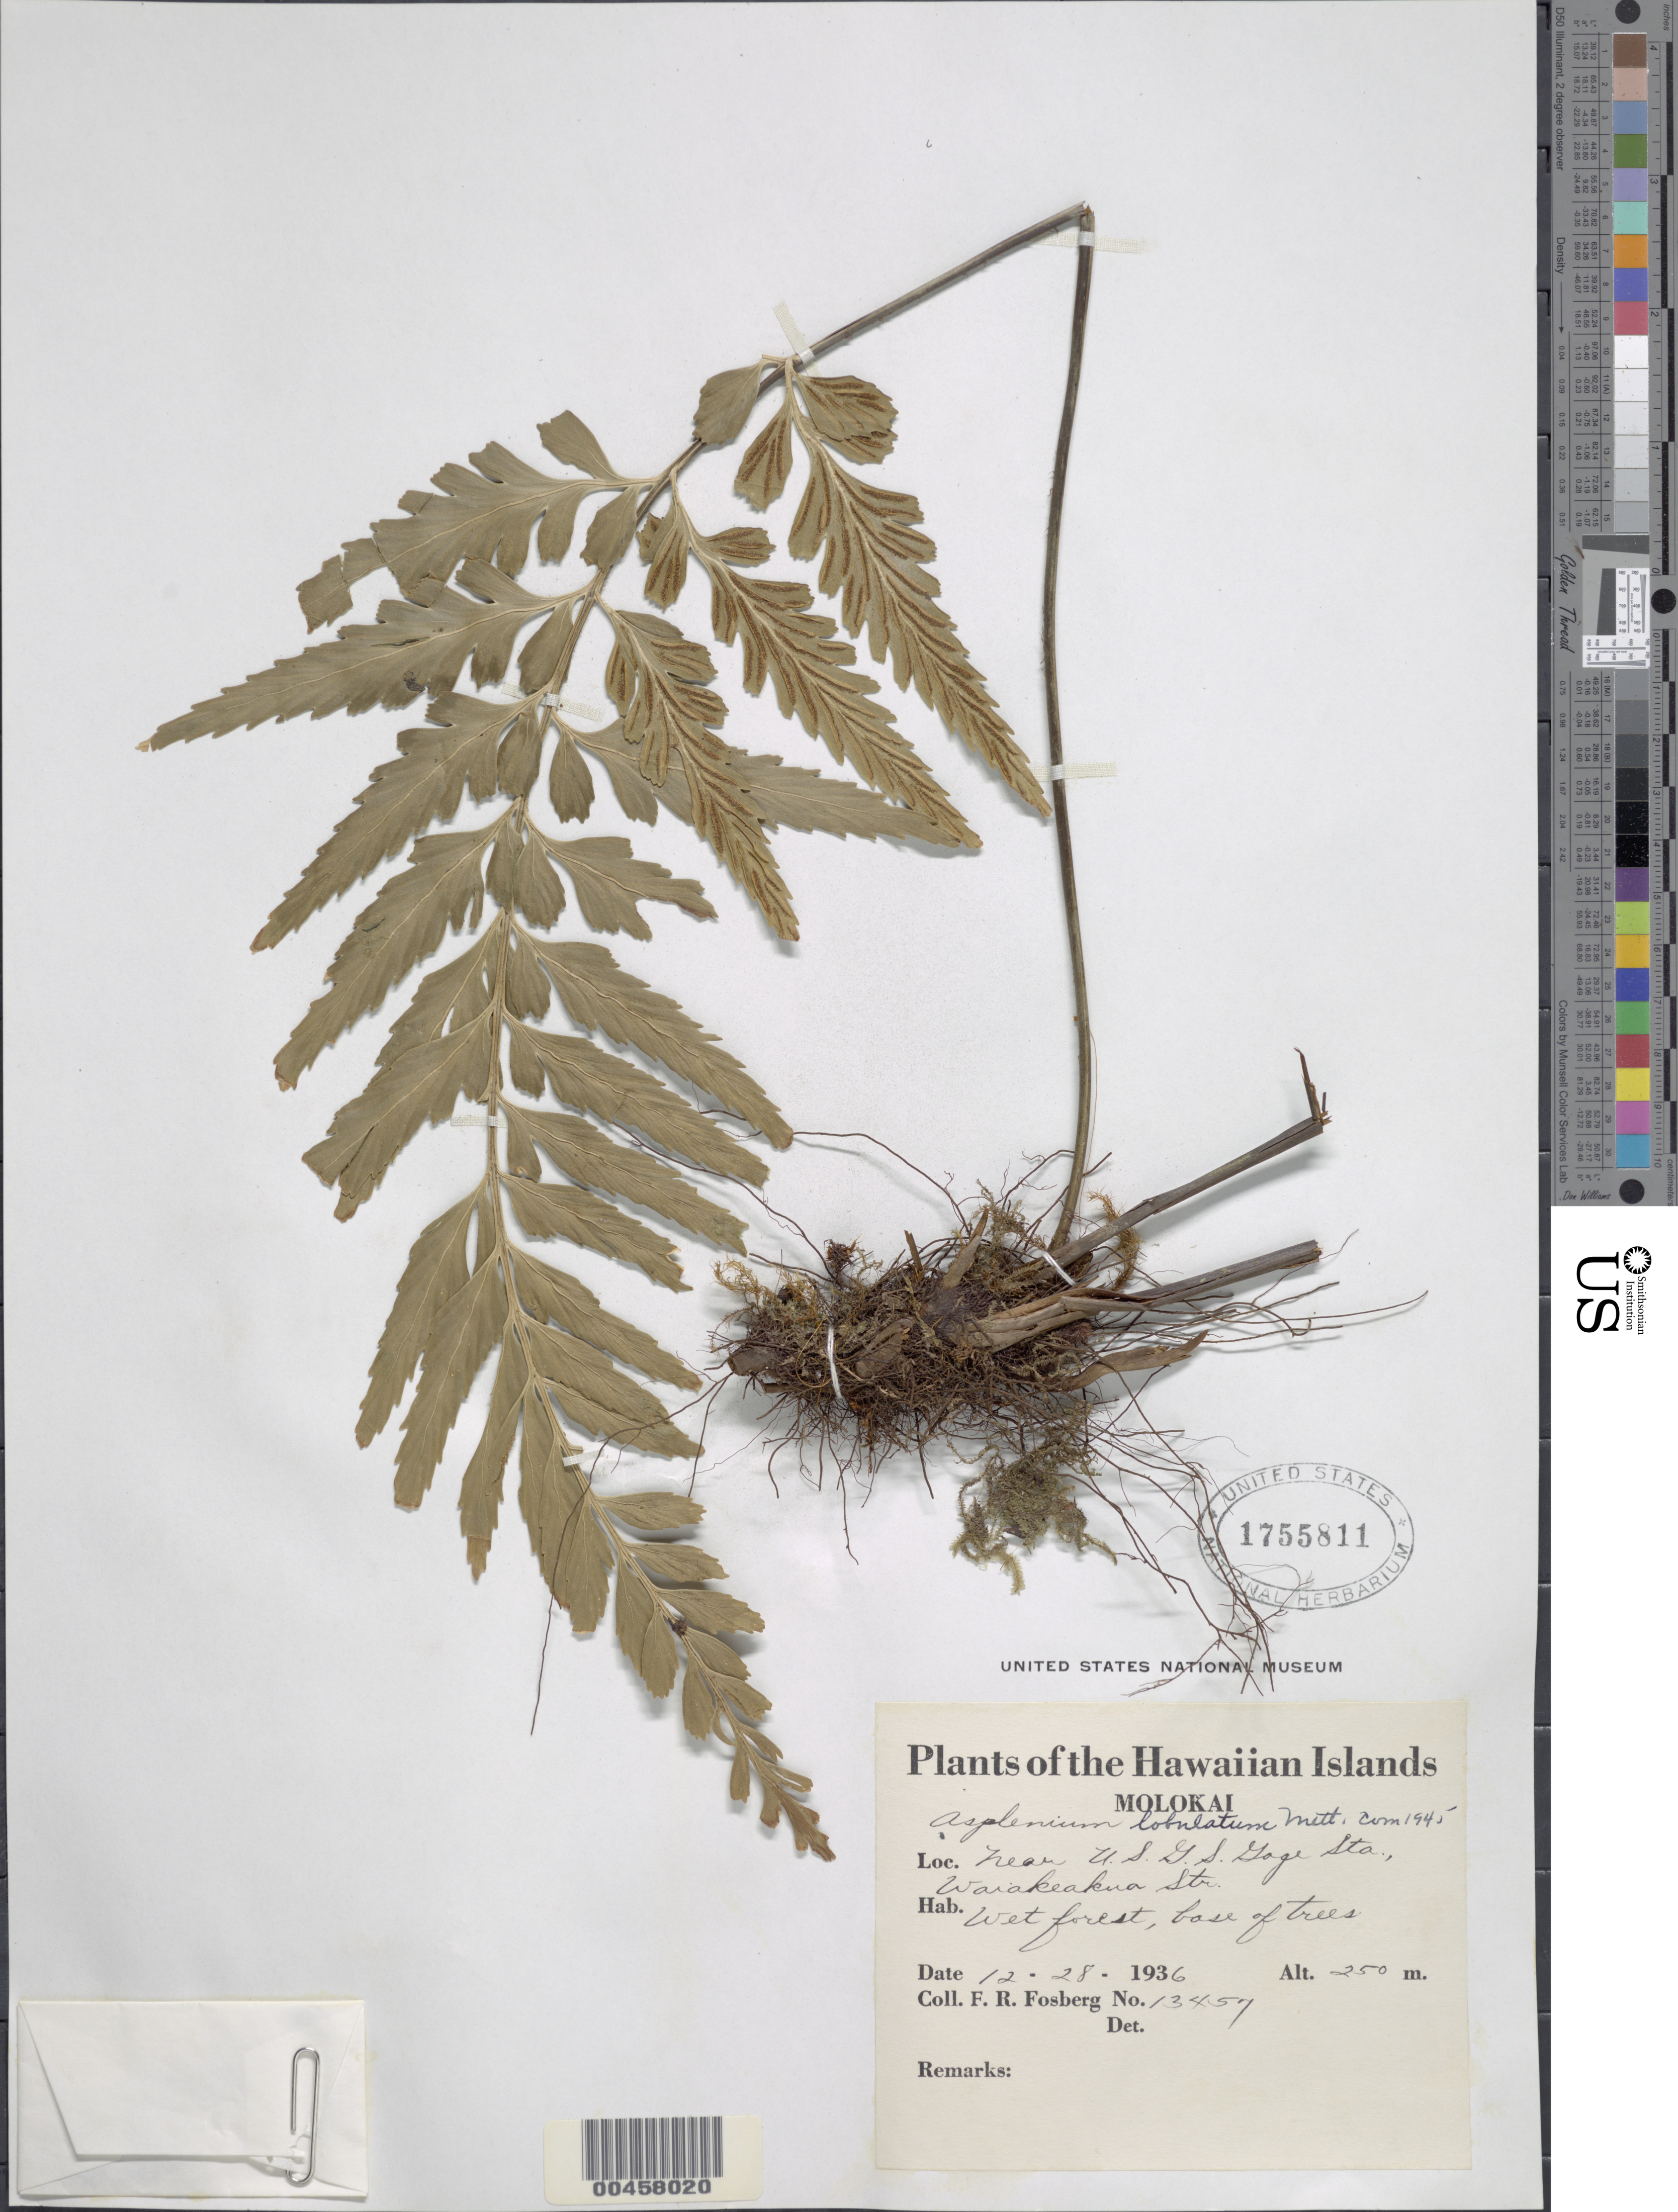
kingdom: Plantae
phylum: Tracheophyta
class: Polypodiopsida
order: Polypodiales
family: Aspleniaceae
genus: Asplenium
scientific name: Asplenium lobulatum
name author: Mett.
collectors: F. R. Fosberg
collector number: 13457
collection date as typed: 28 Dec 1936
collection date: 1936-12-28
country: United States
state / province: Hawaii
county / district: Maui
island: Moloka'i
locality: Near U.S.G.S. Gage Sta., Waiakeakua Str.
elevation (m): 250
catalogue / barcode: US 1755811